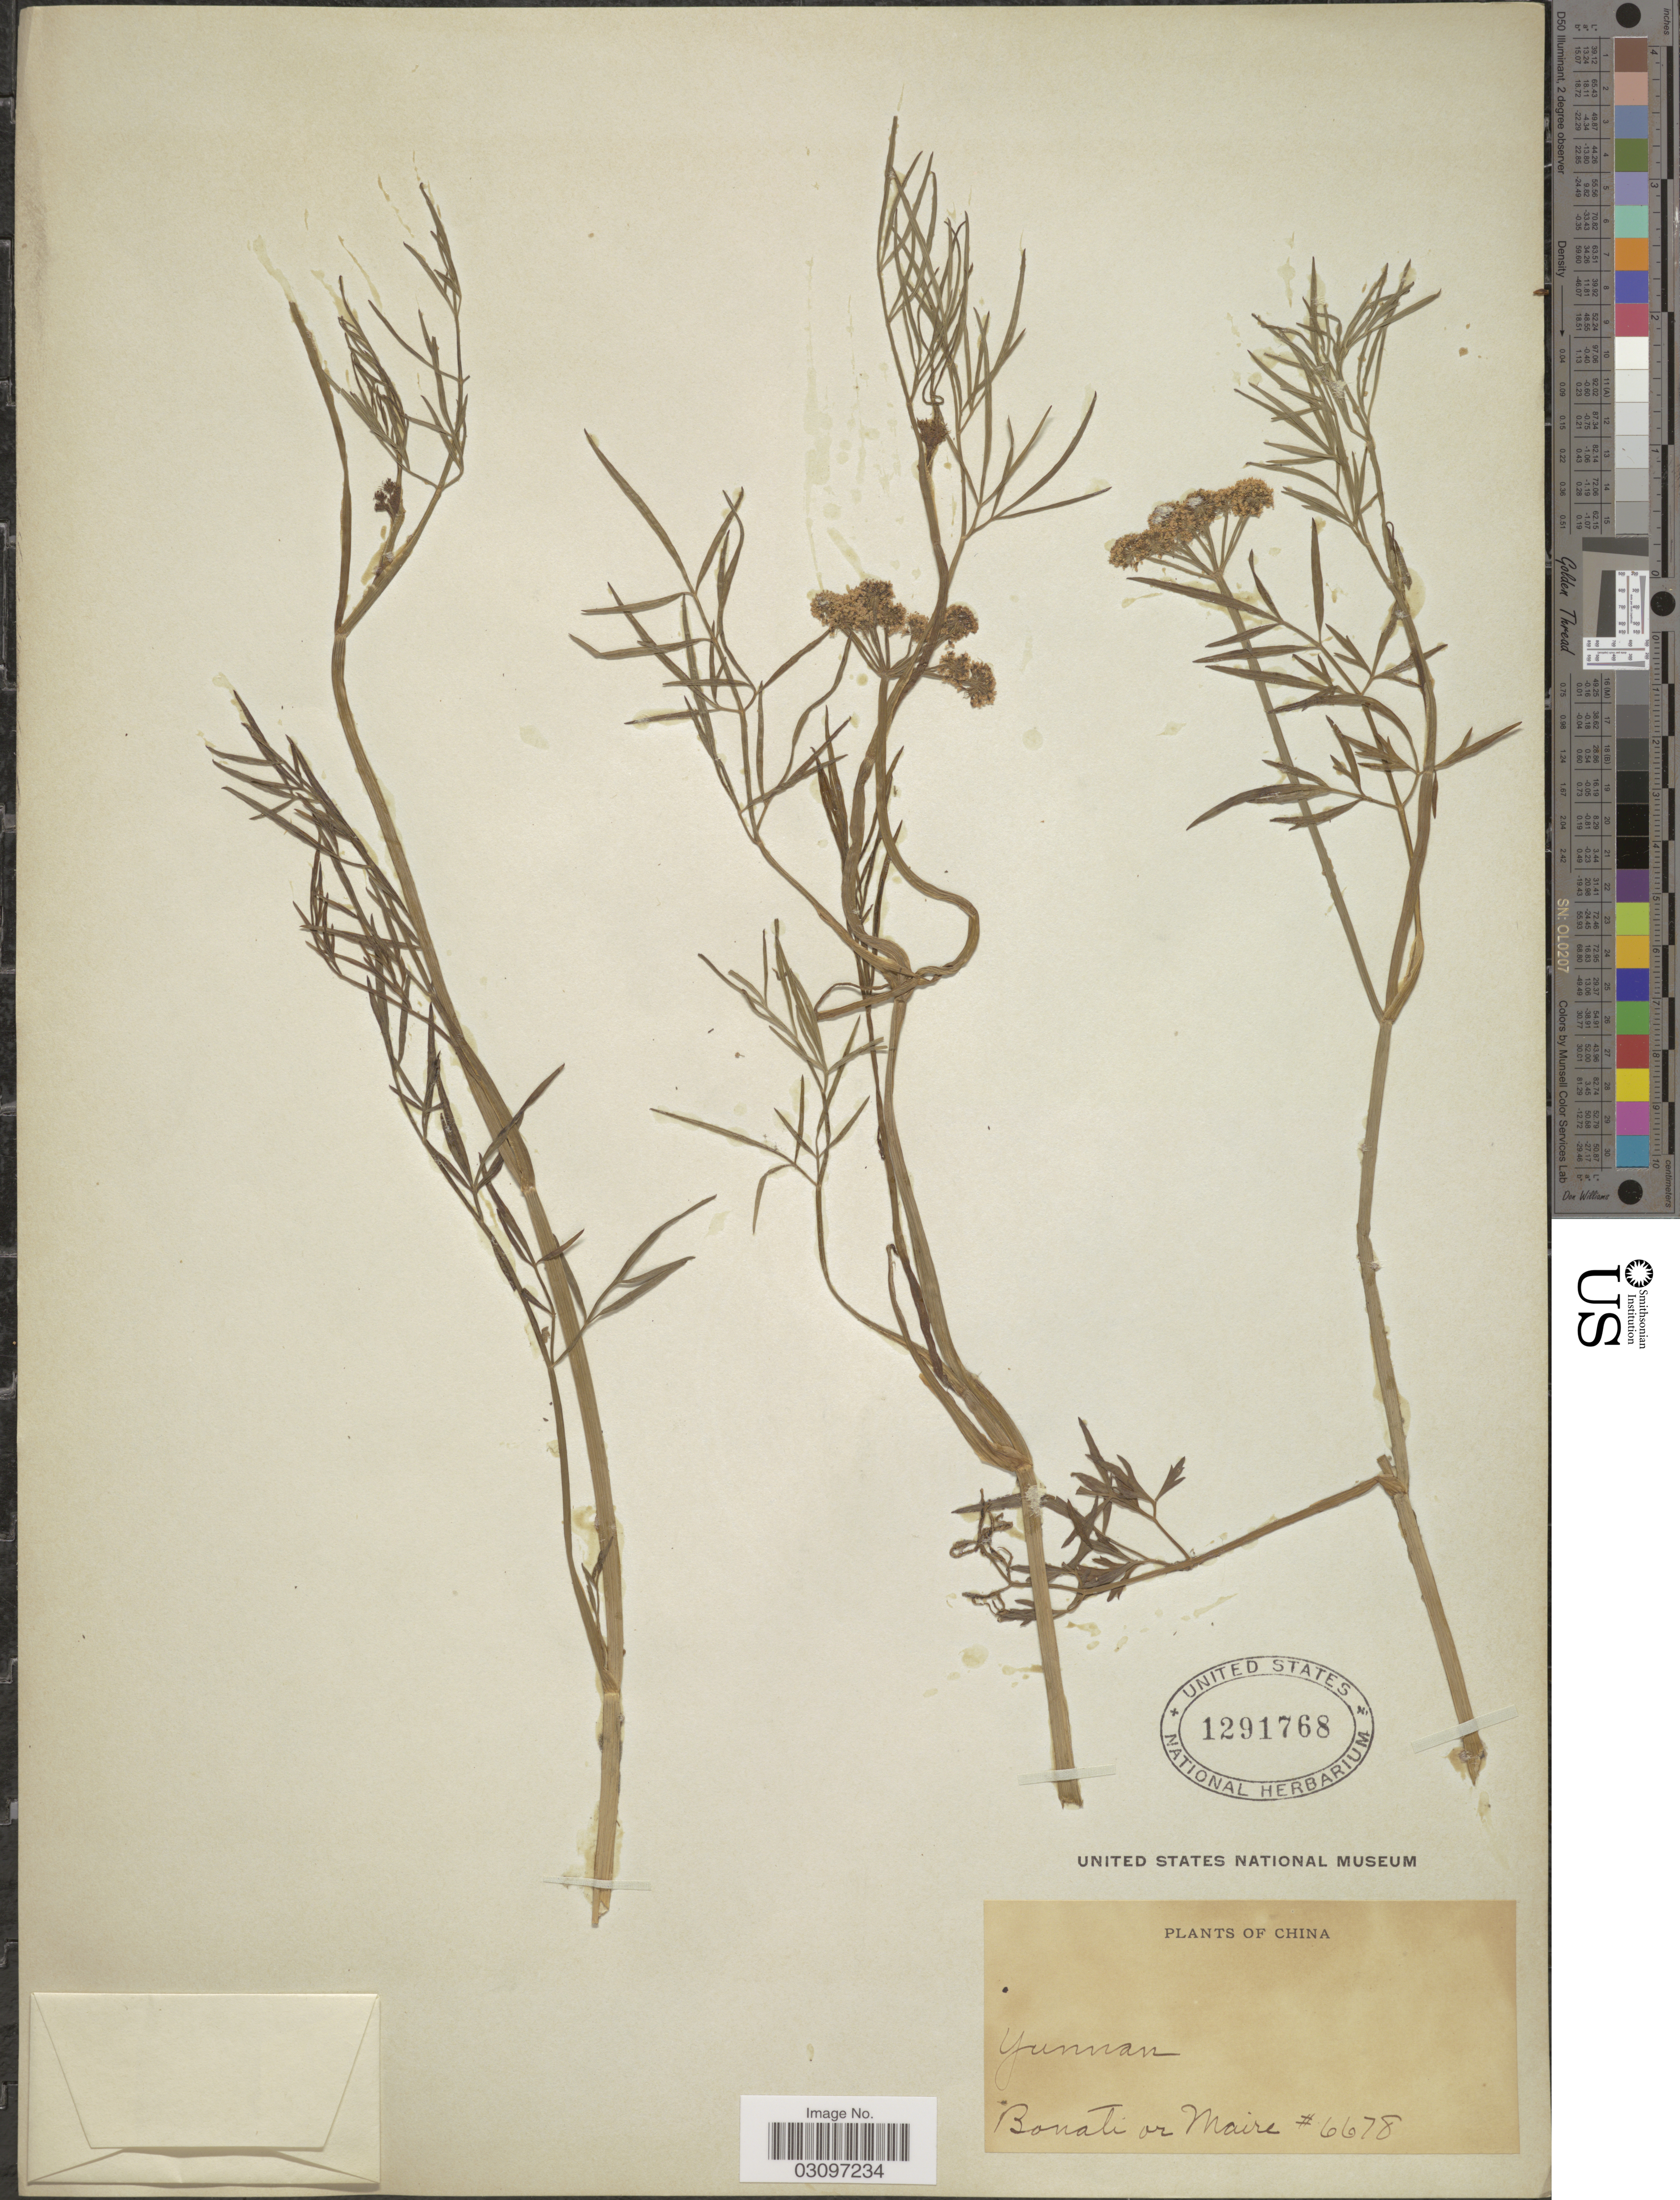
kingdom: Plantae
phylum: Tracheophyta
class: Magnoliopsida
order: Apiales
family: Apiaceae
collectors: -. Bonati & Maire, --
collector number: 6678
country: China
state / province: Yunnan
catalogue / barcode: US 1291768